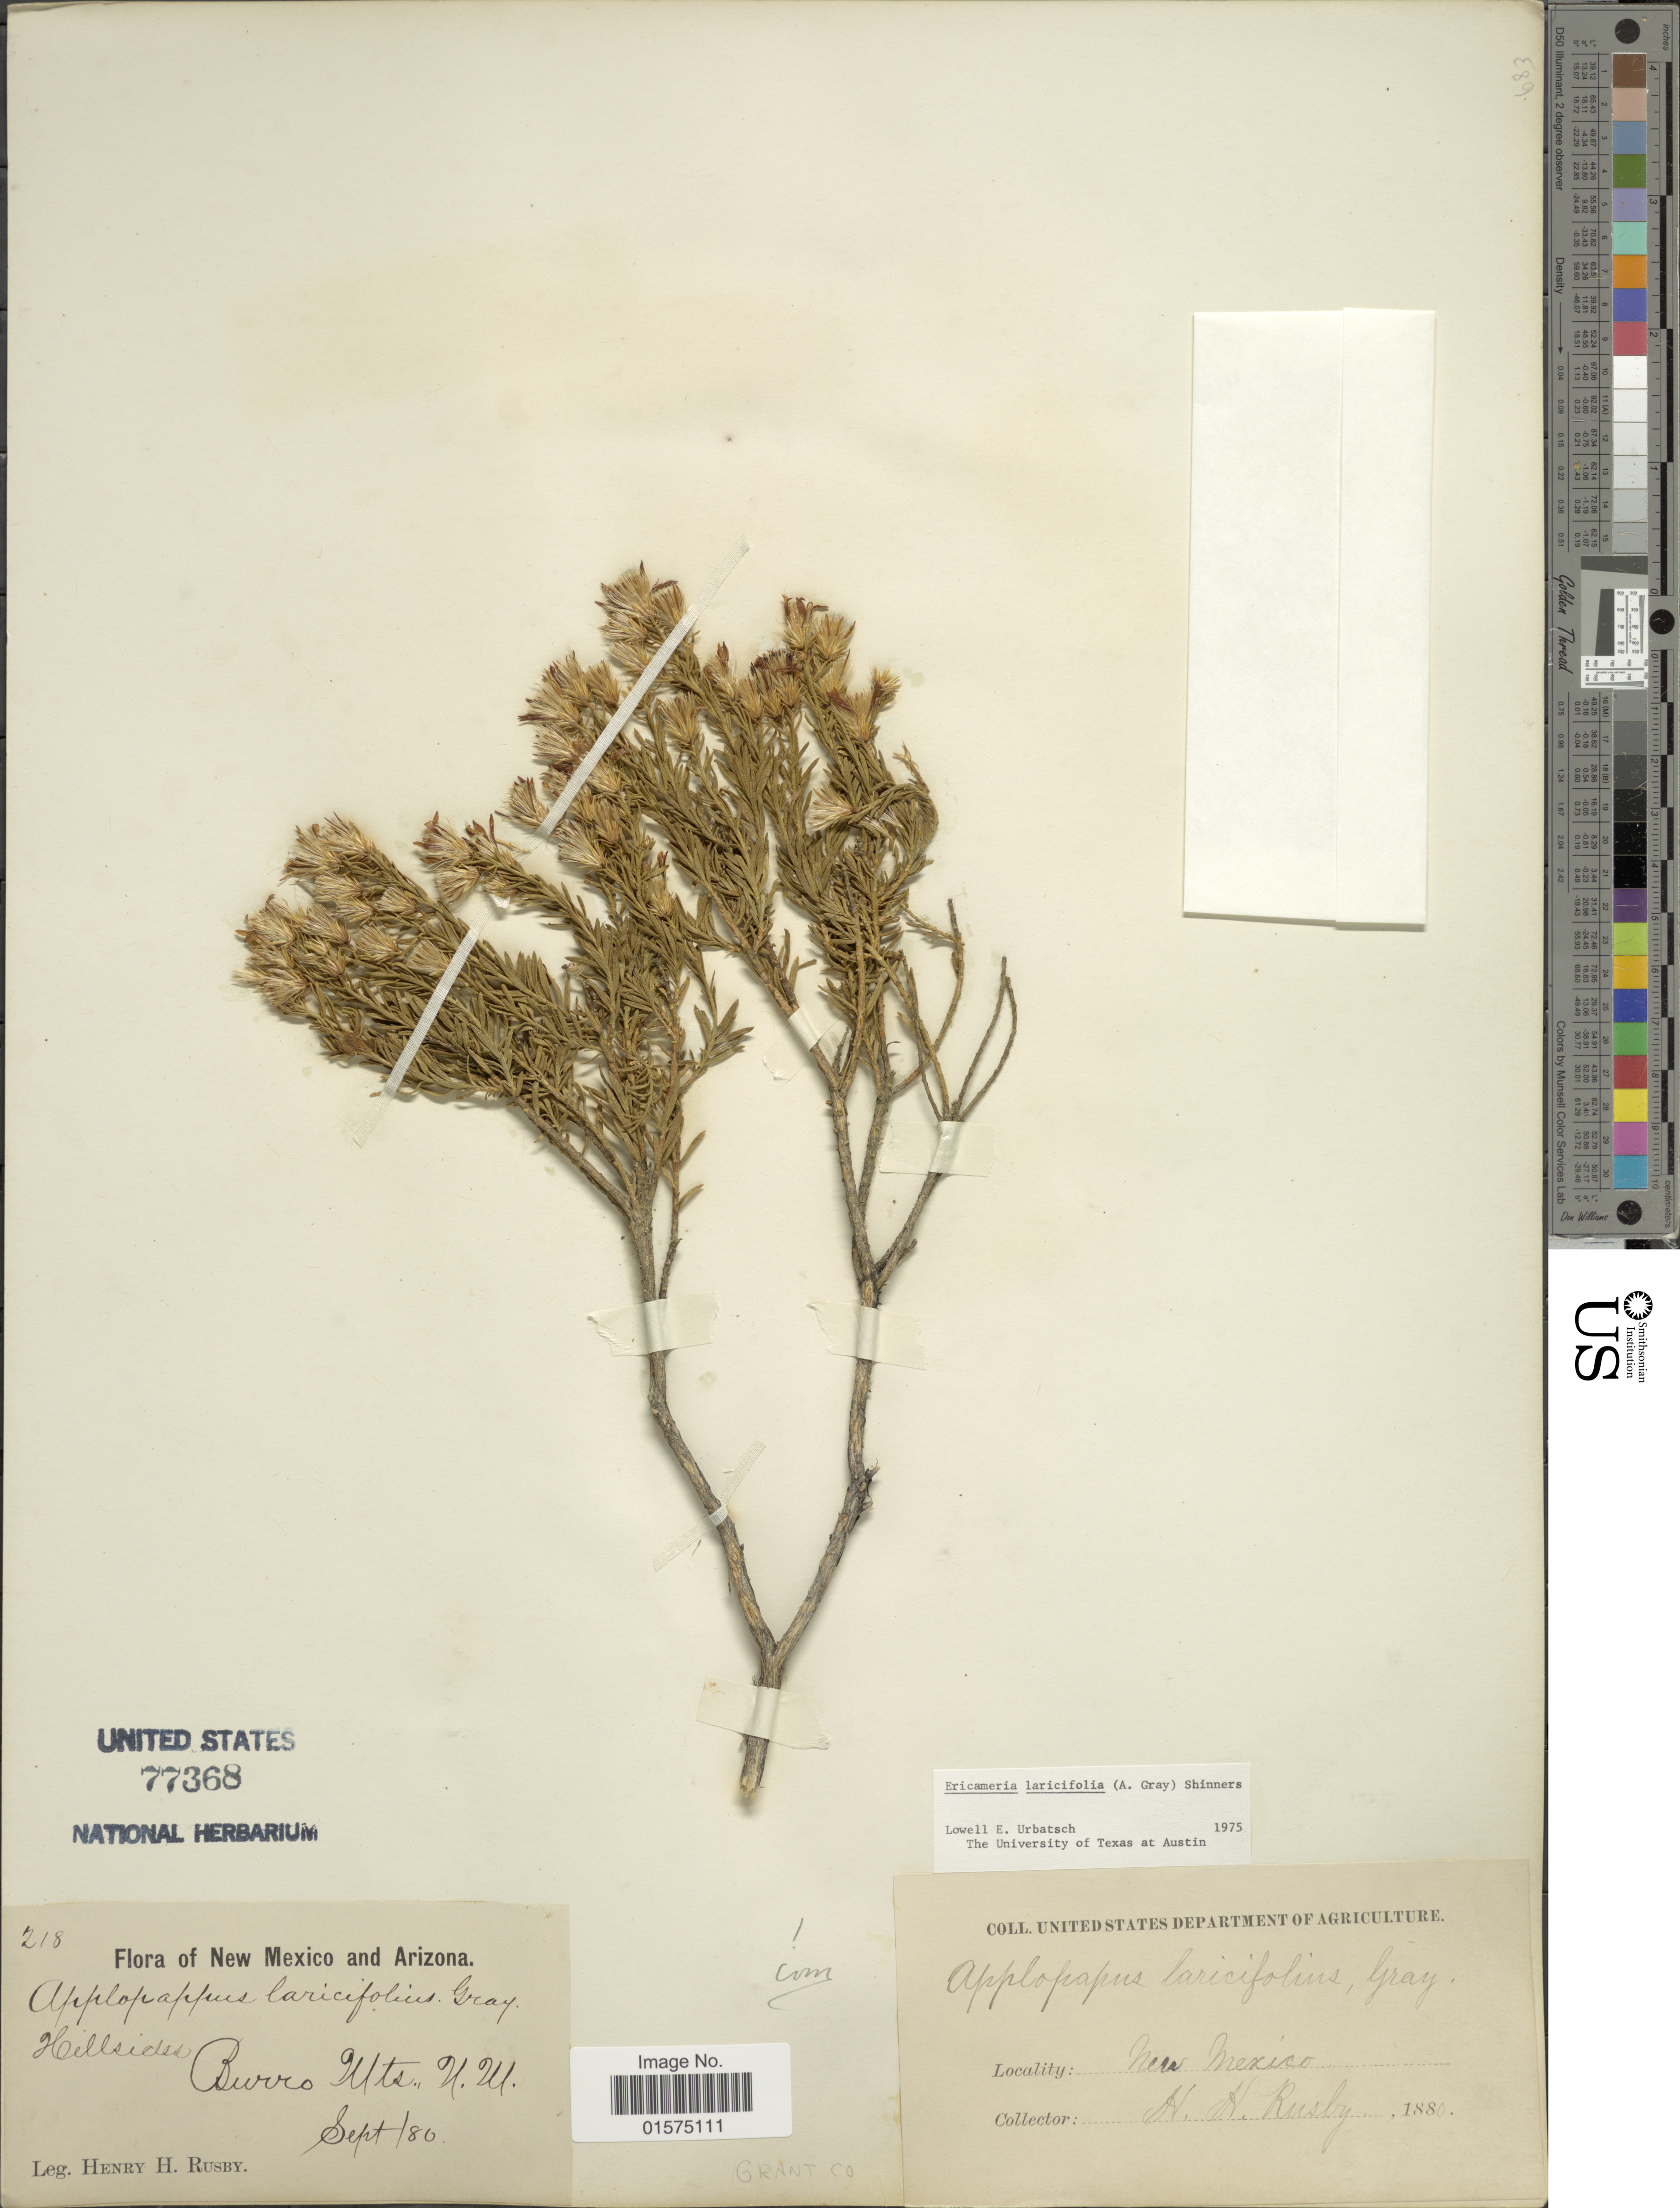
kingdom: Plantae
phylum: Tracheophyta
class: Magnoliopsida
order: Asterales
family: Asteraceae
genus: Ericameria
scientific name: Ericameria laricifolia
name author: (A. Gray) Shinners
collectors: H. H. Rusby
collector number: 218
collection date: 1880-09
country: United States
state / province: New Mexico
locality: Burro Mts.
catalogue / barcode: US 77368